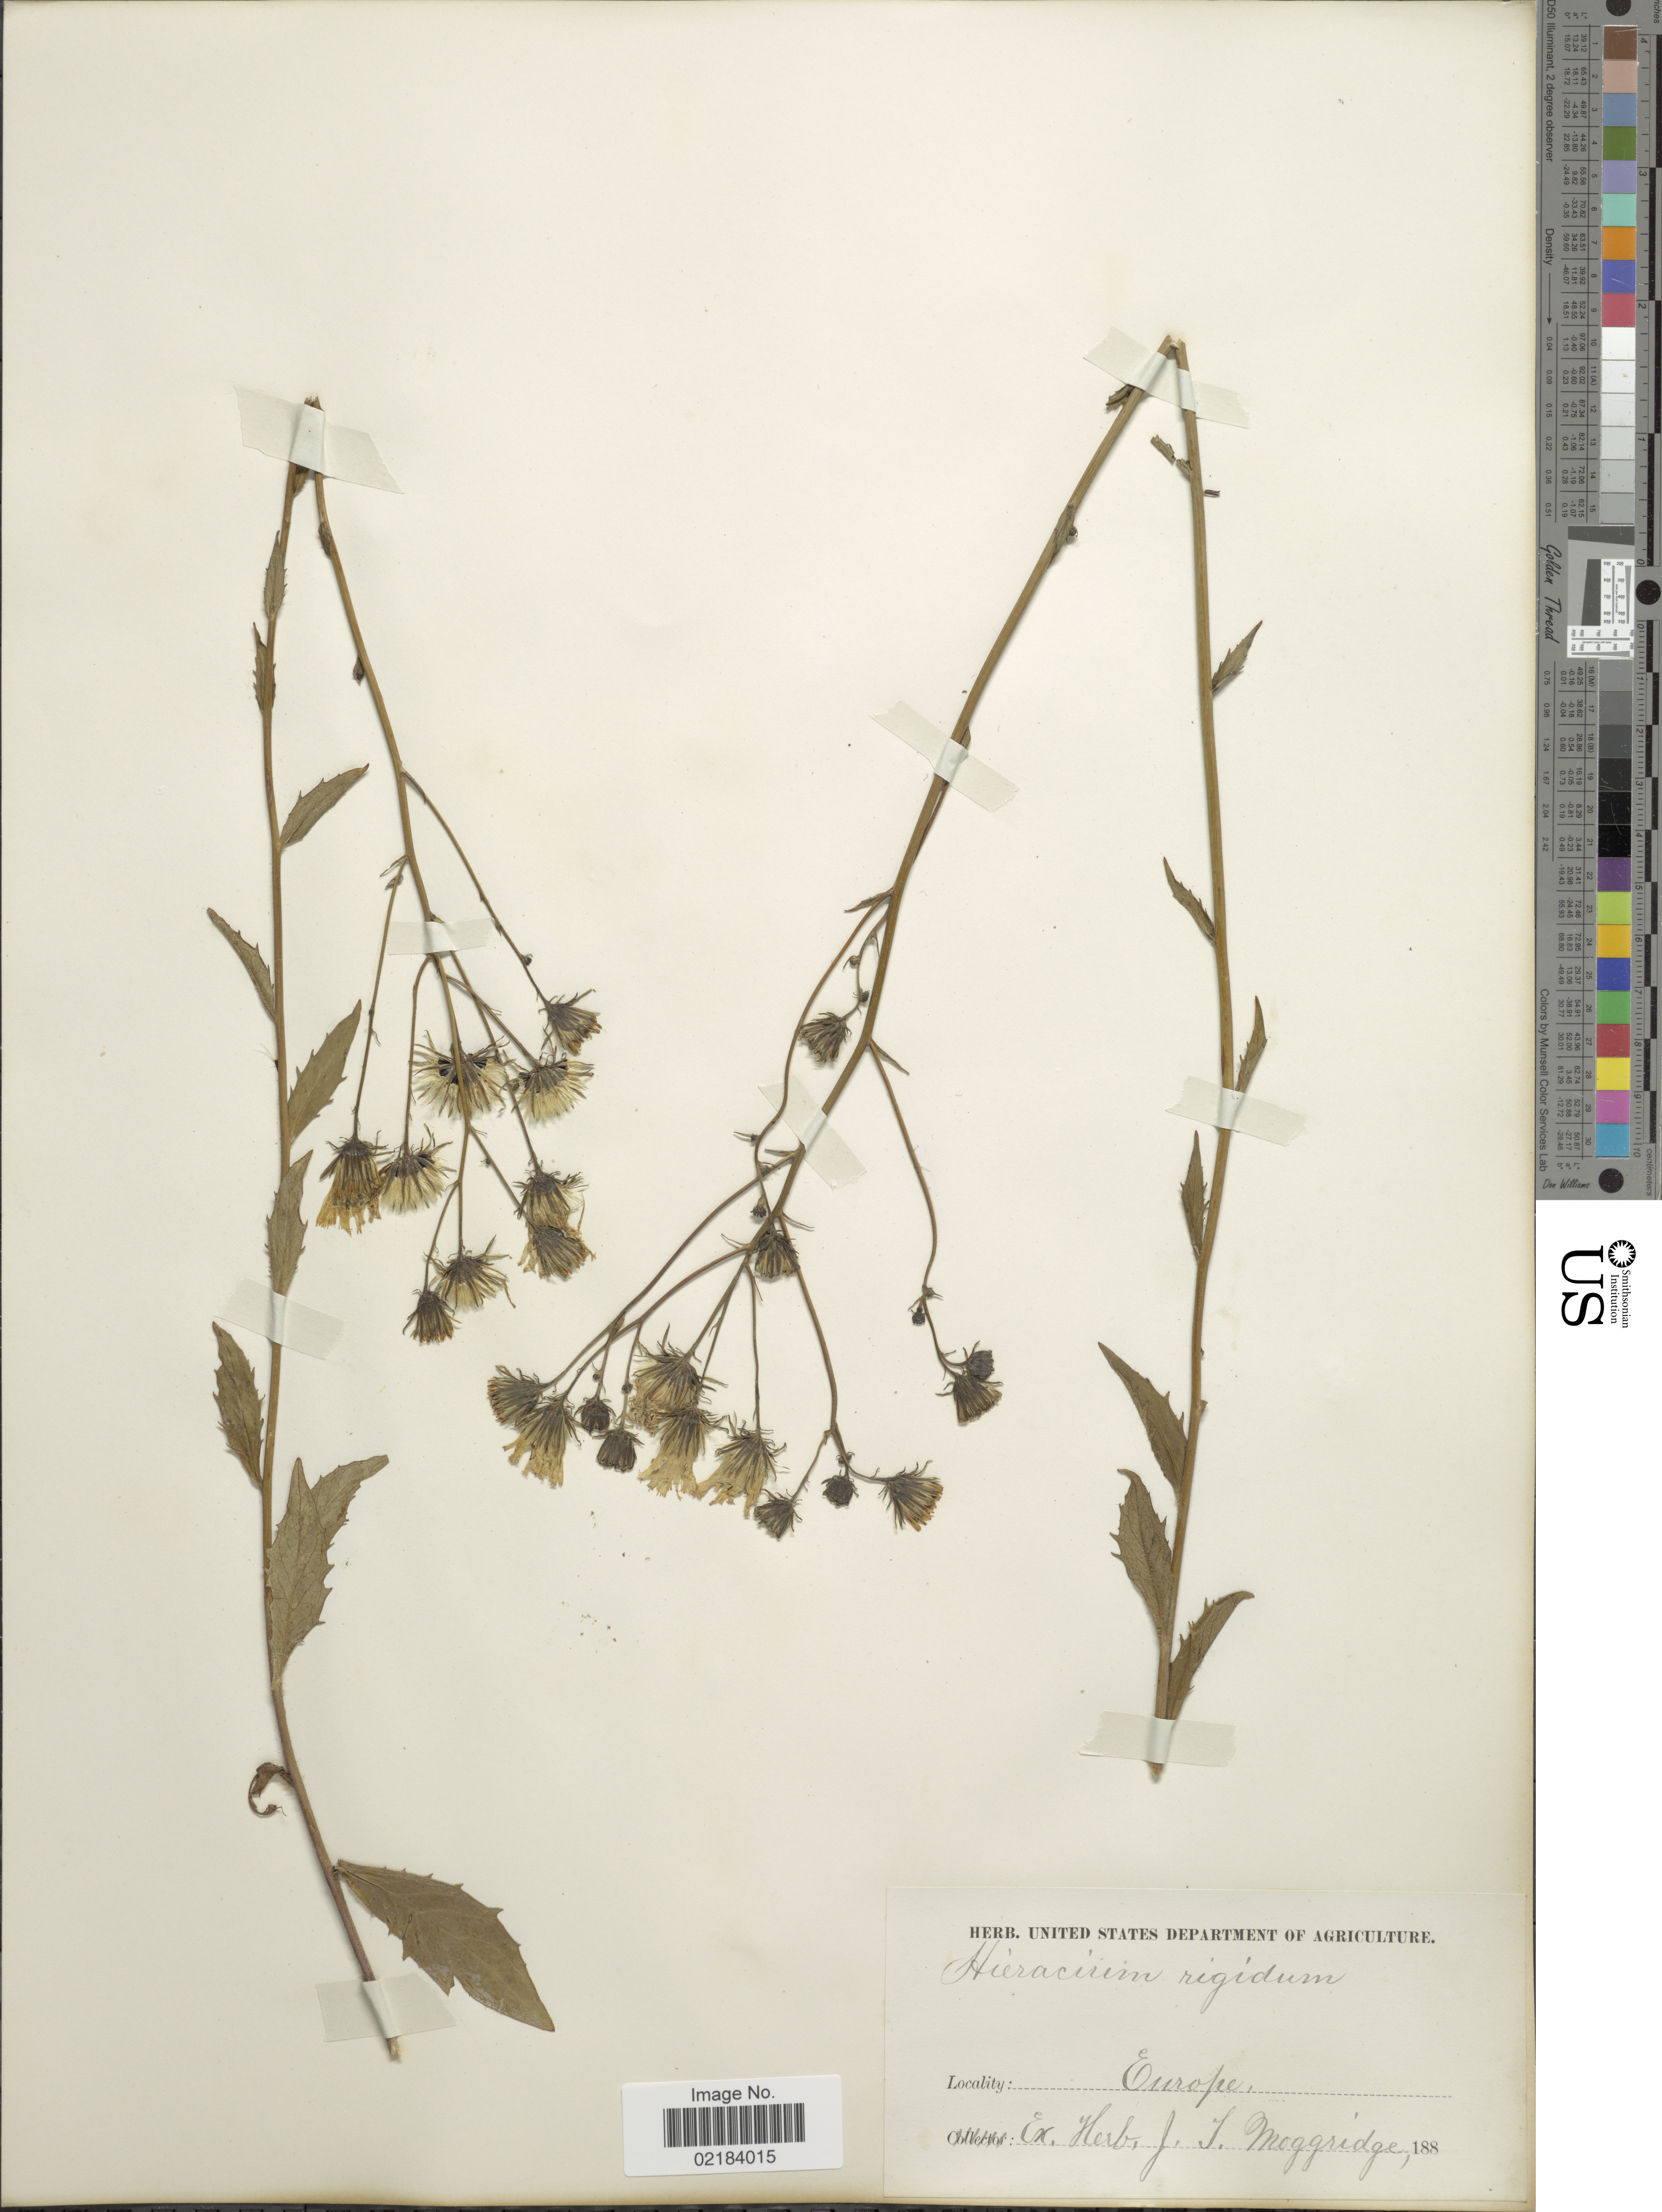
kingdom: Plantae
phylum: Tracheophyta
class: Magnoliopsida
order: Asterales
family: Asteraceae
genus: Hieracium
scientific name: Hieracium rigidum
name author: Hartm.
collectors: ex herb. J.T. Moggridge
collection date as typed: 188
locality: Europe